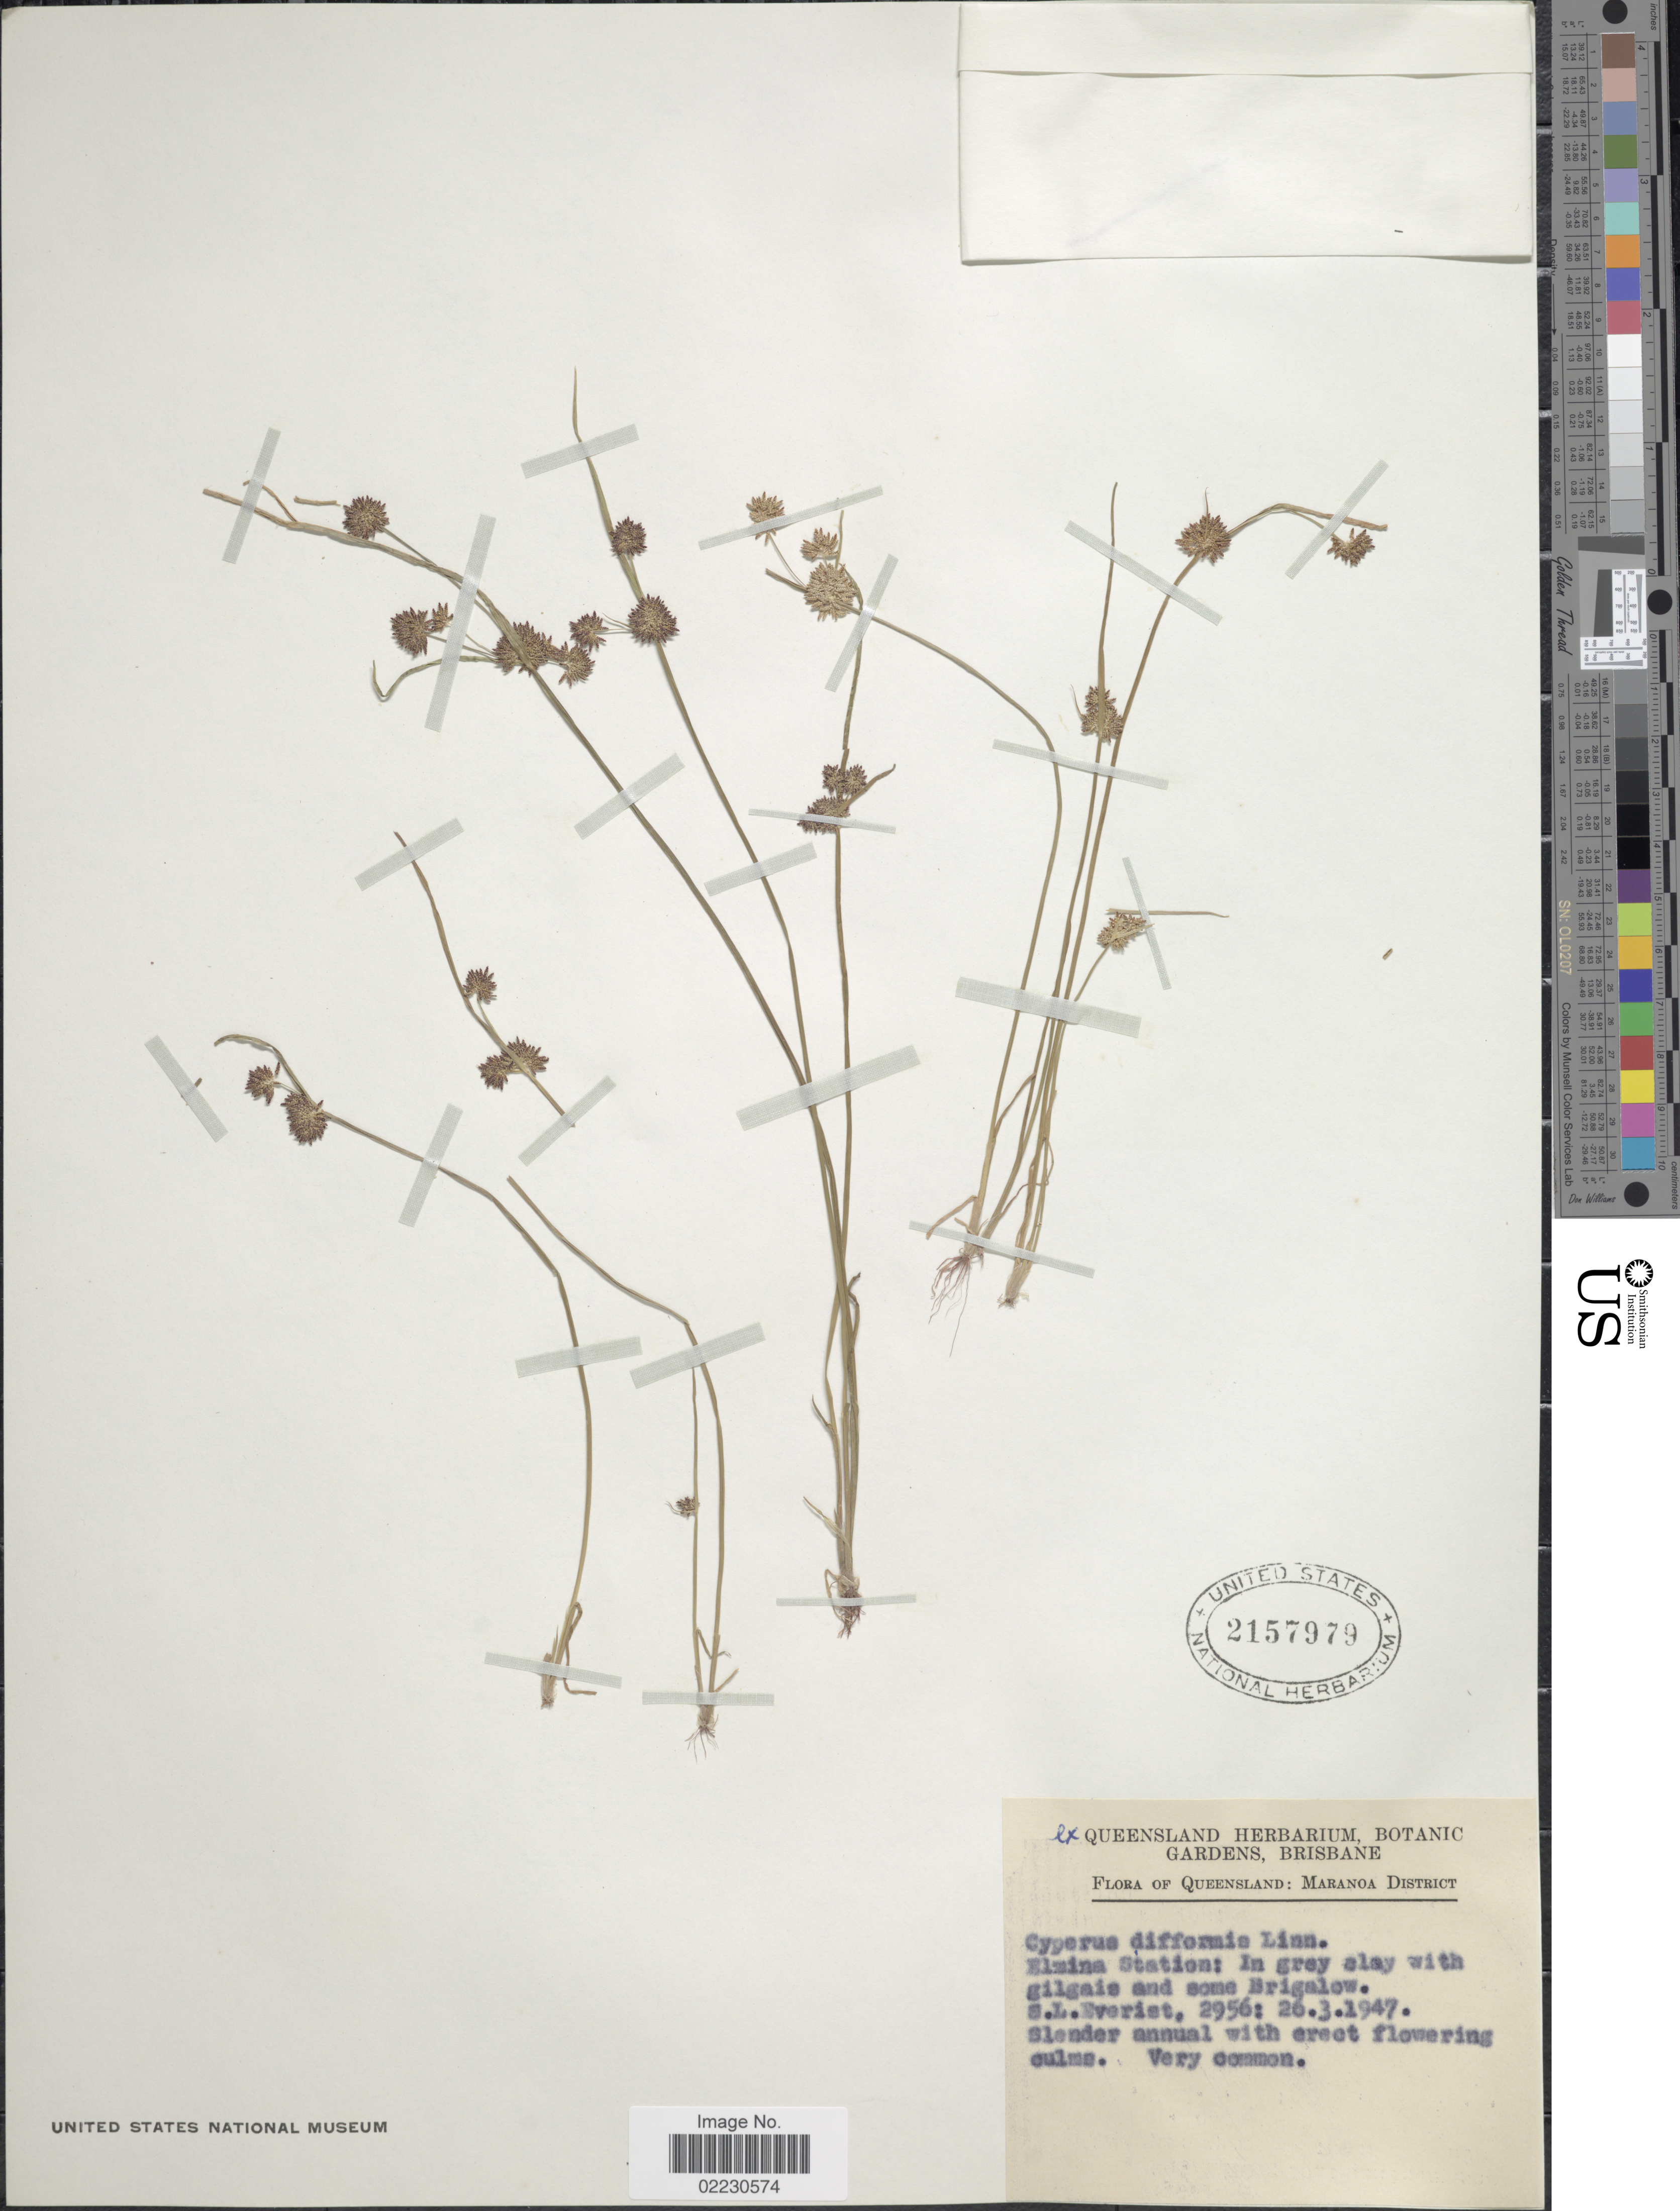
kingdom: Plantae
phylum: Tracheophyta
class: Liliopsida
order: Poales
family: Cyperaceae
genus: Cyperus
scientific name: Cyperus difformis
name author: L.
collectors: S. Everist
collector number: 2956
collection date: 1947-03-26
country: Australia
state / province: Queensland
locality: Maranoa District. Elmina Station: In grey clay with gilgais and some Brigalow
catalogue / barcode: US 2157979